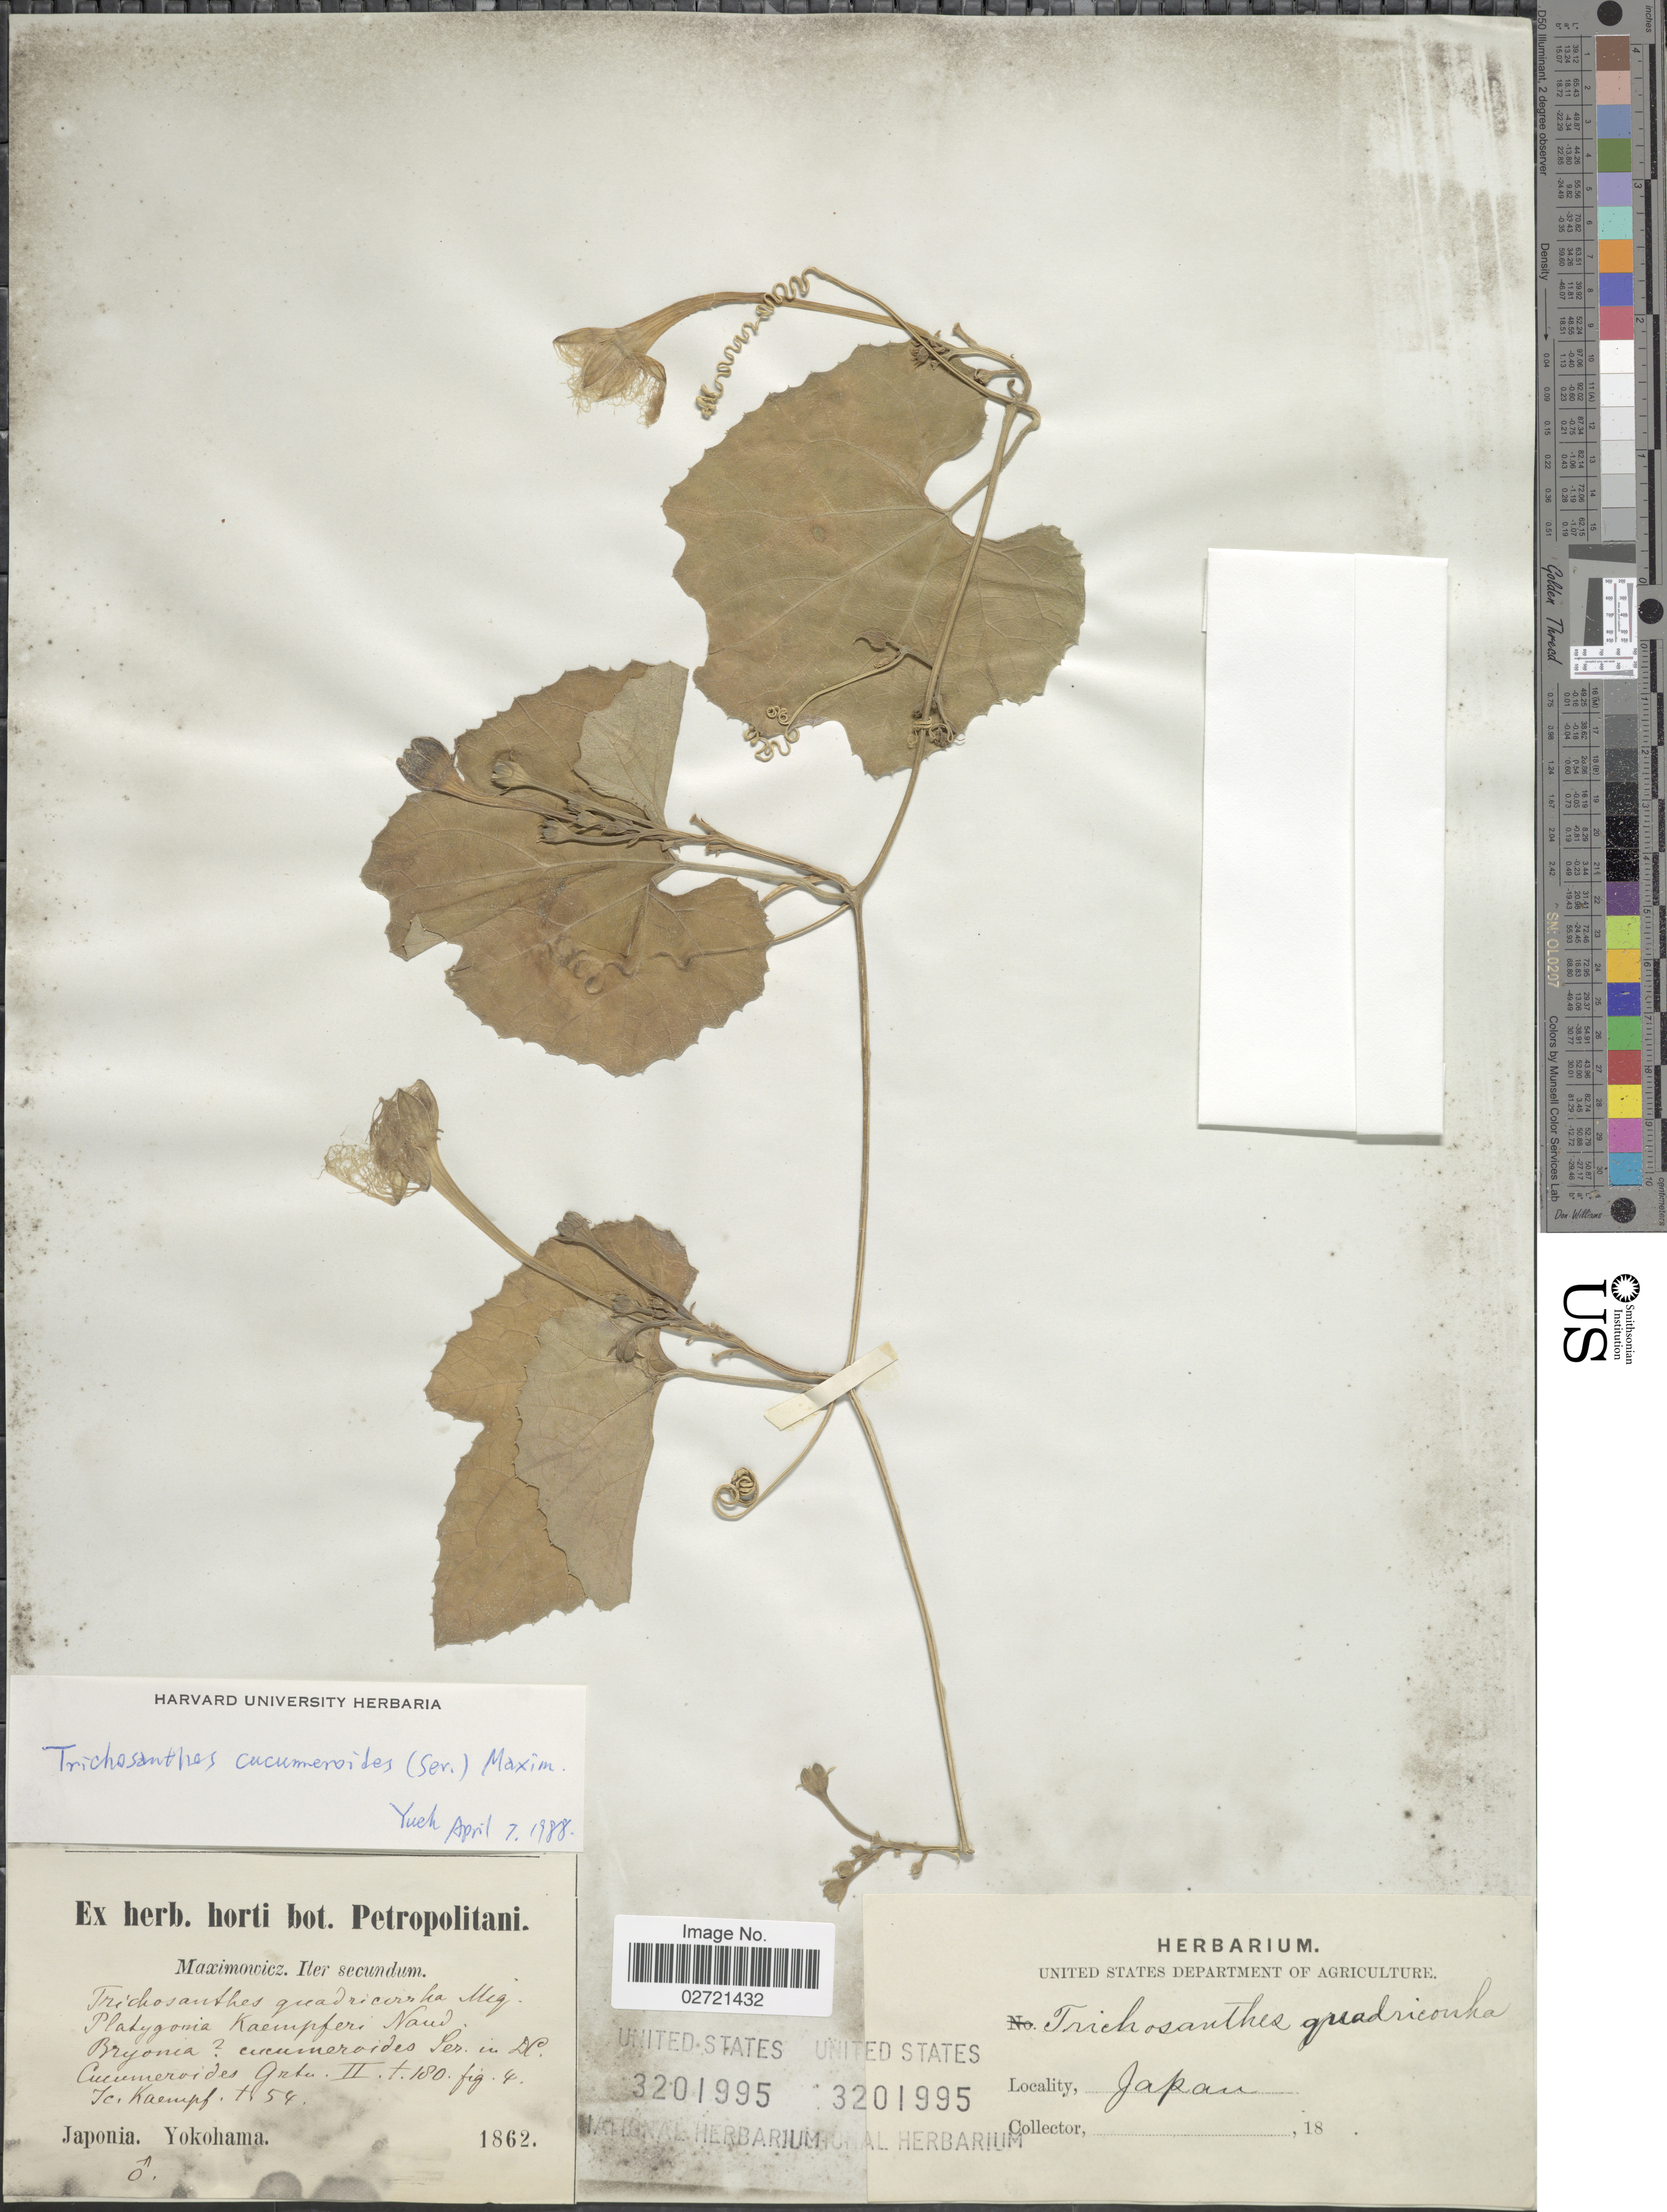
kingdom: Plantae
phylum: Tracheophyta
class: Magnoliopsida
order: Cucurbitales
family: Cucurbitaceae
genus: Trichosanthes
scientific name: Trichosanthes cucumeroides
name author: (Ser.) Maxim. ex Franch. & Sav.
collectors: Maximowicz, --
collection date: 1862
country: Japan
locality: Japonia, Yokohama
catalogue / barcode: US 3201995